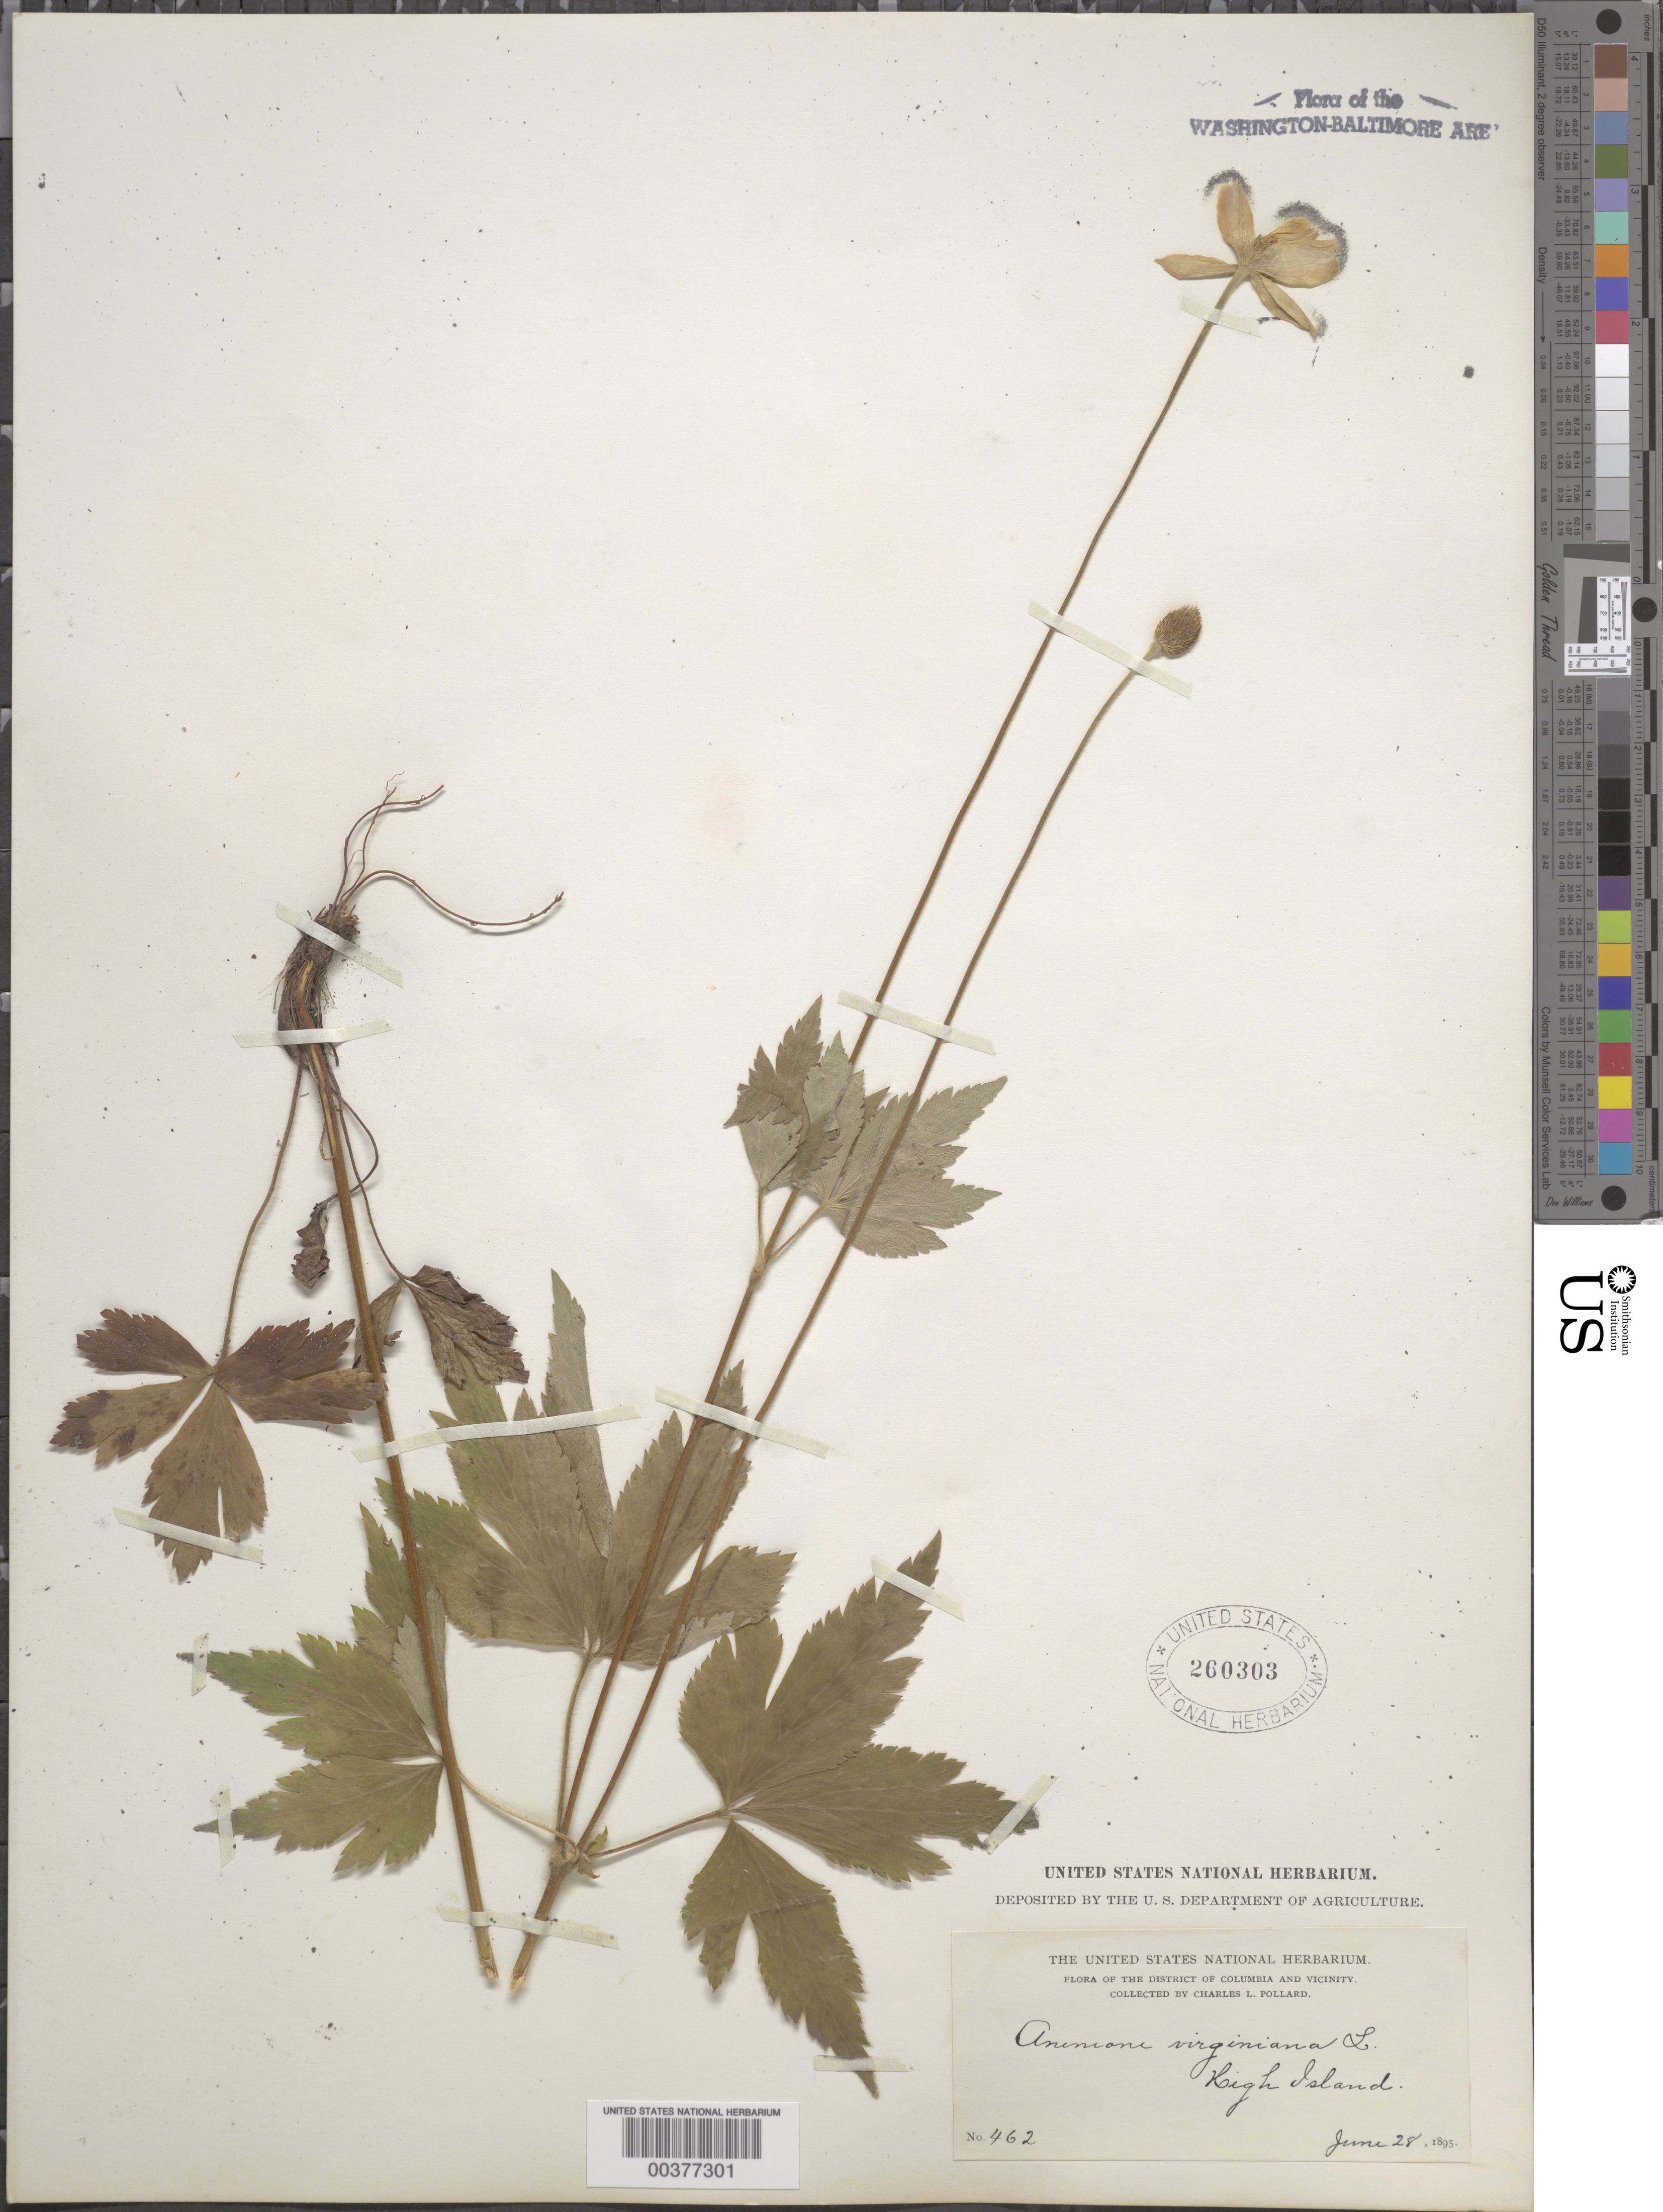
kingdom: Plantae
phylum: Tracheophyta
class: Magnoliopsida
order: Ranunculales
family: Ranunculaceae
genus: Anemone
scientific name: Anemone virginiana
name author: L.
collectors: C. L. Pollard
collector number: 462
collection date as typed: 28 Jun 1895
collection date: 1895-06-28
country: United States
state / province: Maryland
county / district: Montgomery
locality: High Island C. & O. Canal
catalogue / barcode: US 260303